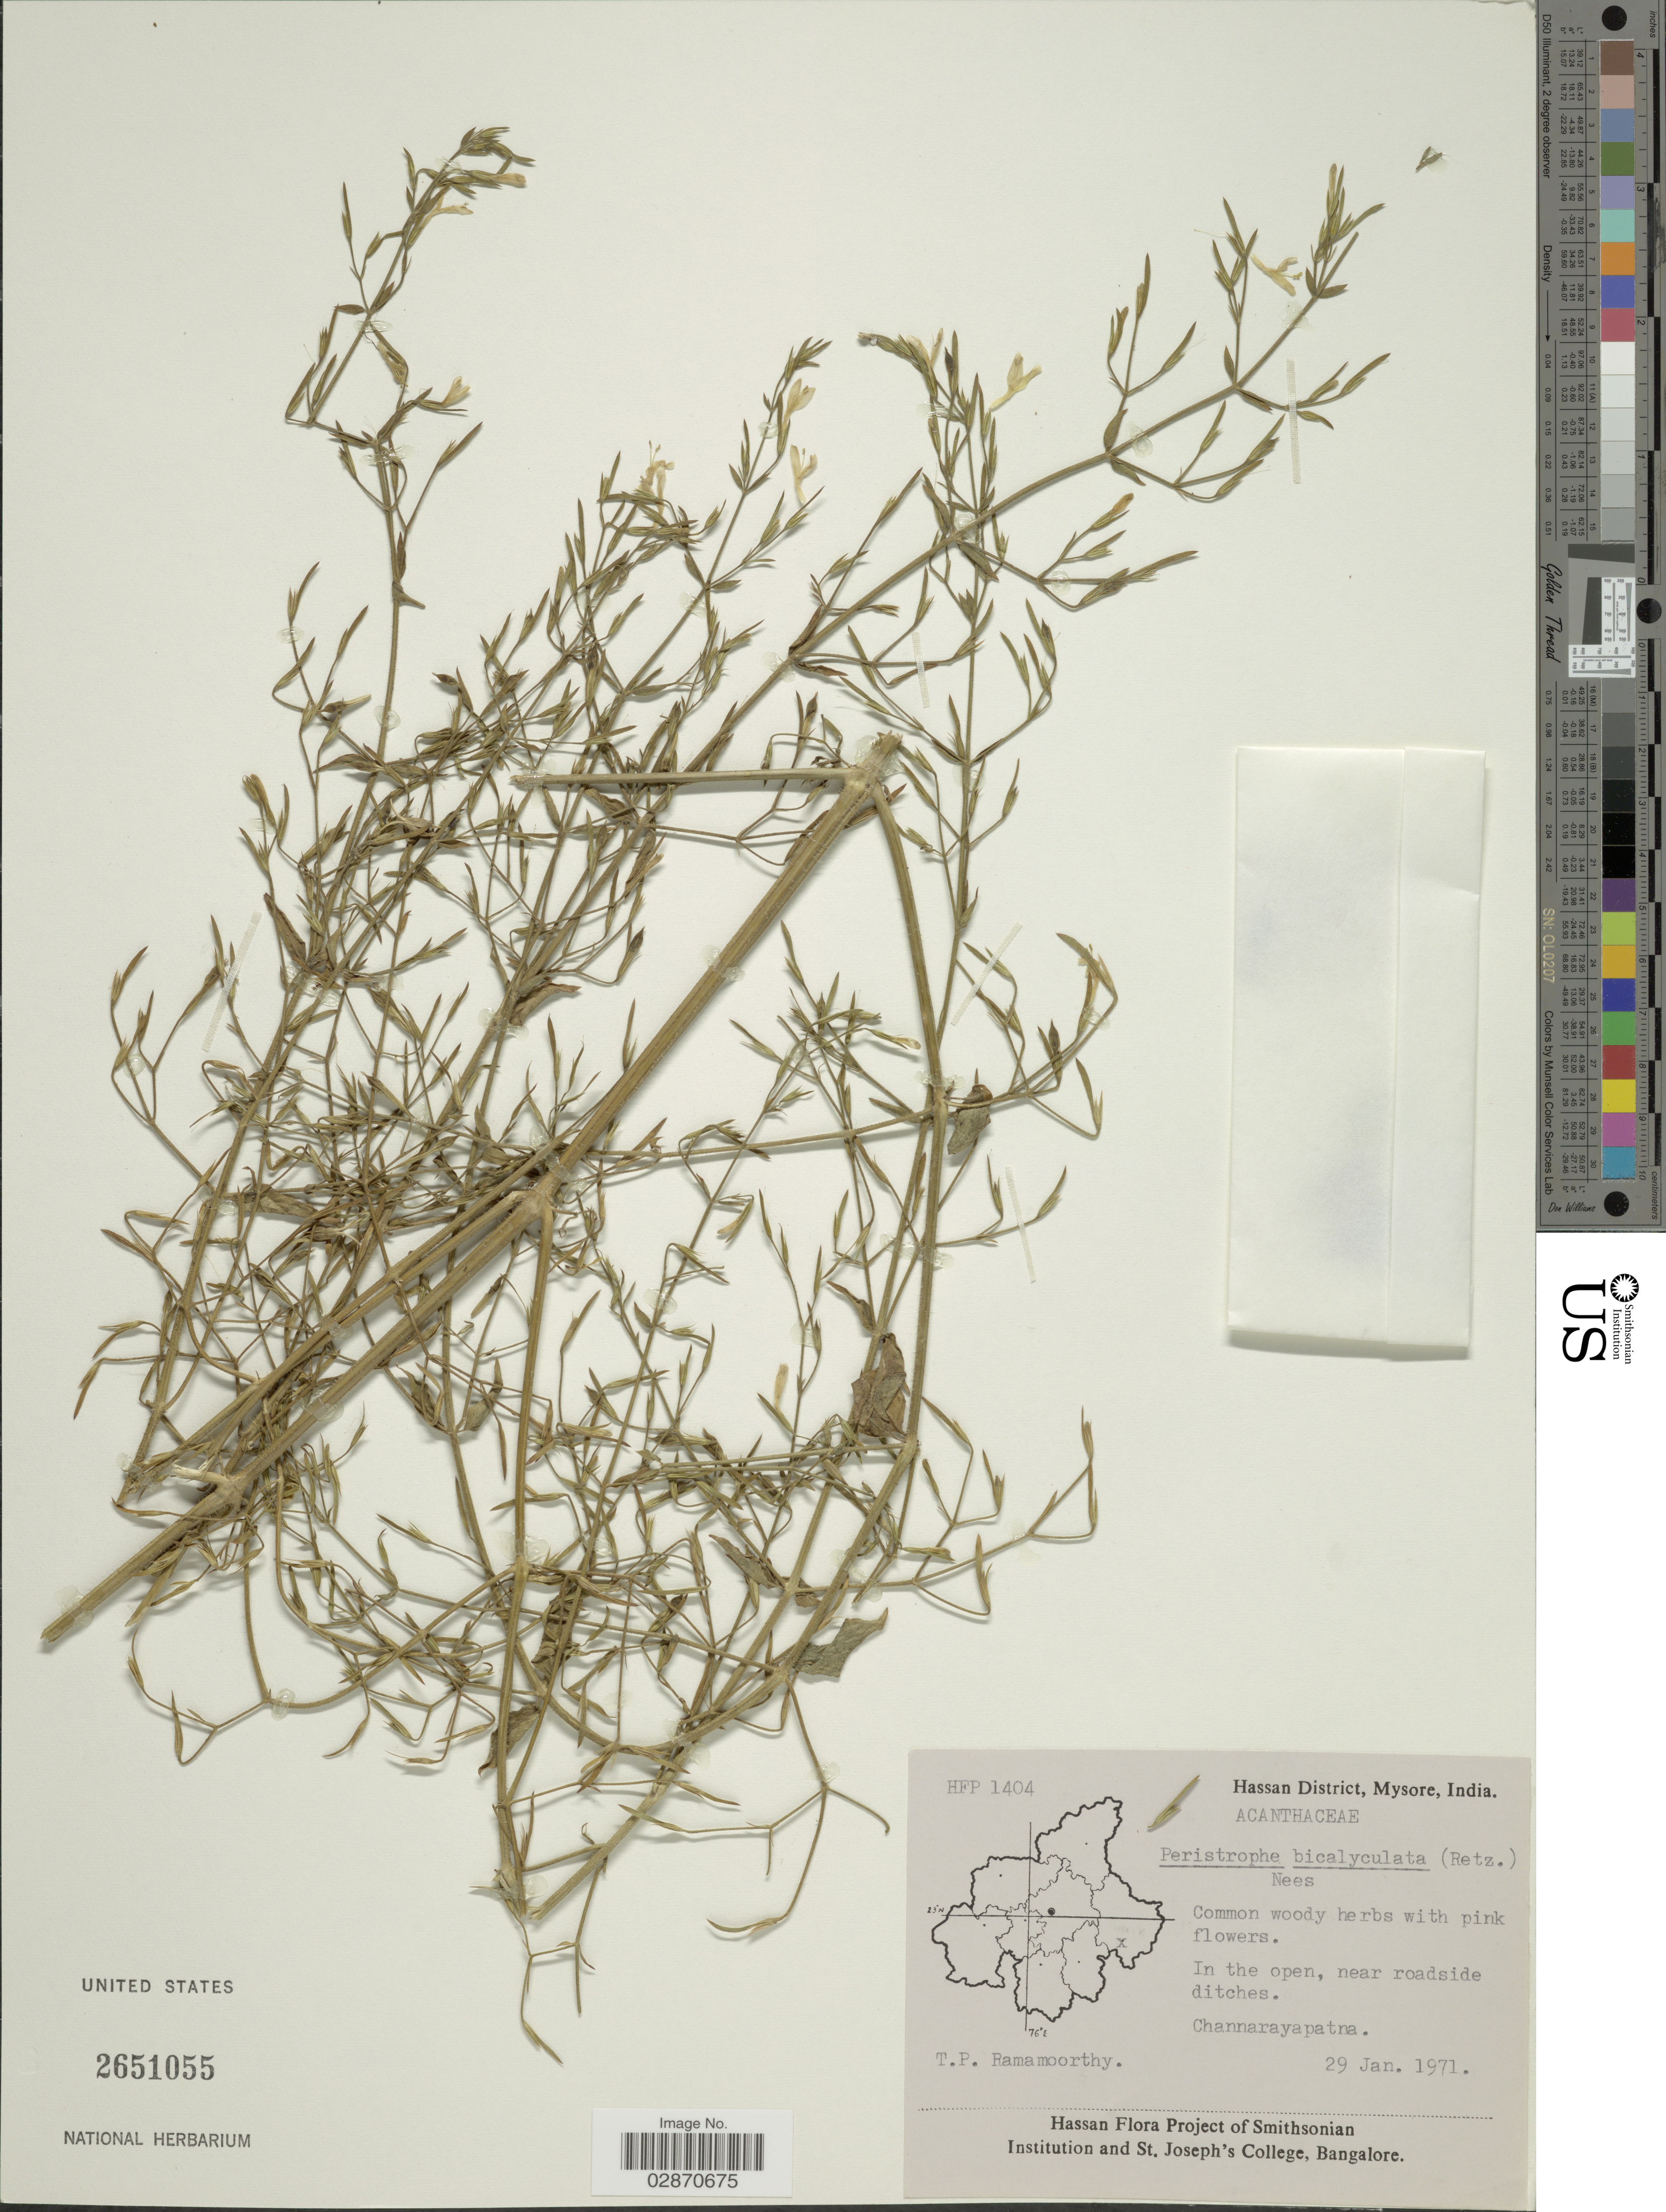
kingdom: Plantae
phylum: Tracheophyta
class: Magnoliopsida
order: Lamiales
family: Acanthaceae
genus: Peristrophe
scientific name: Peristrophe bicalyculata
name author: (Retz.) Nees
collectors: T. P. Ramamoorthy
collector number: HFP 1404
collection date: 1971-01-29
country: India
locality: Hassan District. In the open, near roadside ditches. Channarayapatna.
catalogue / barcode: US 2651055